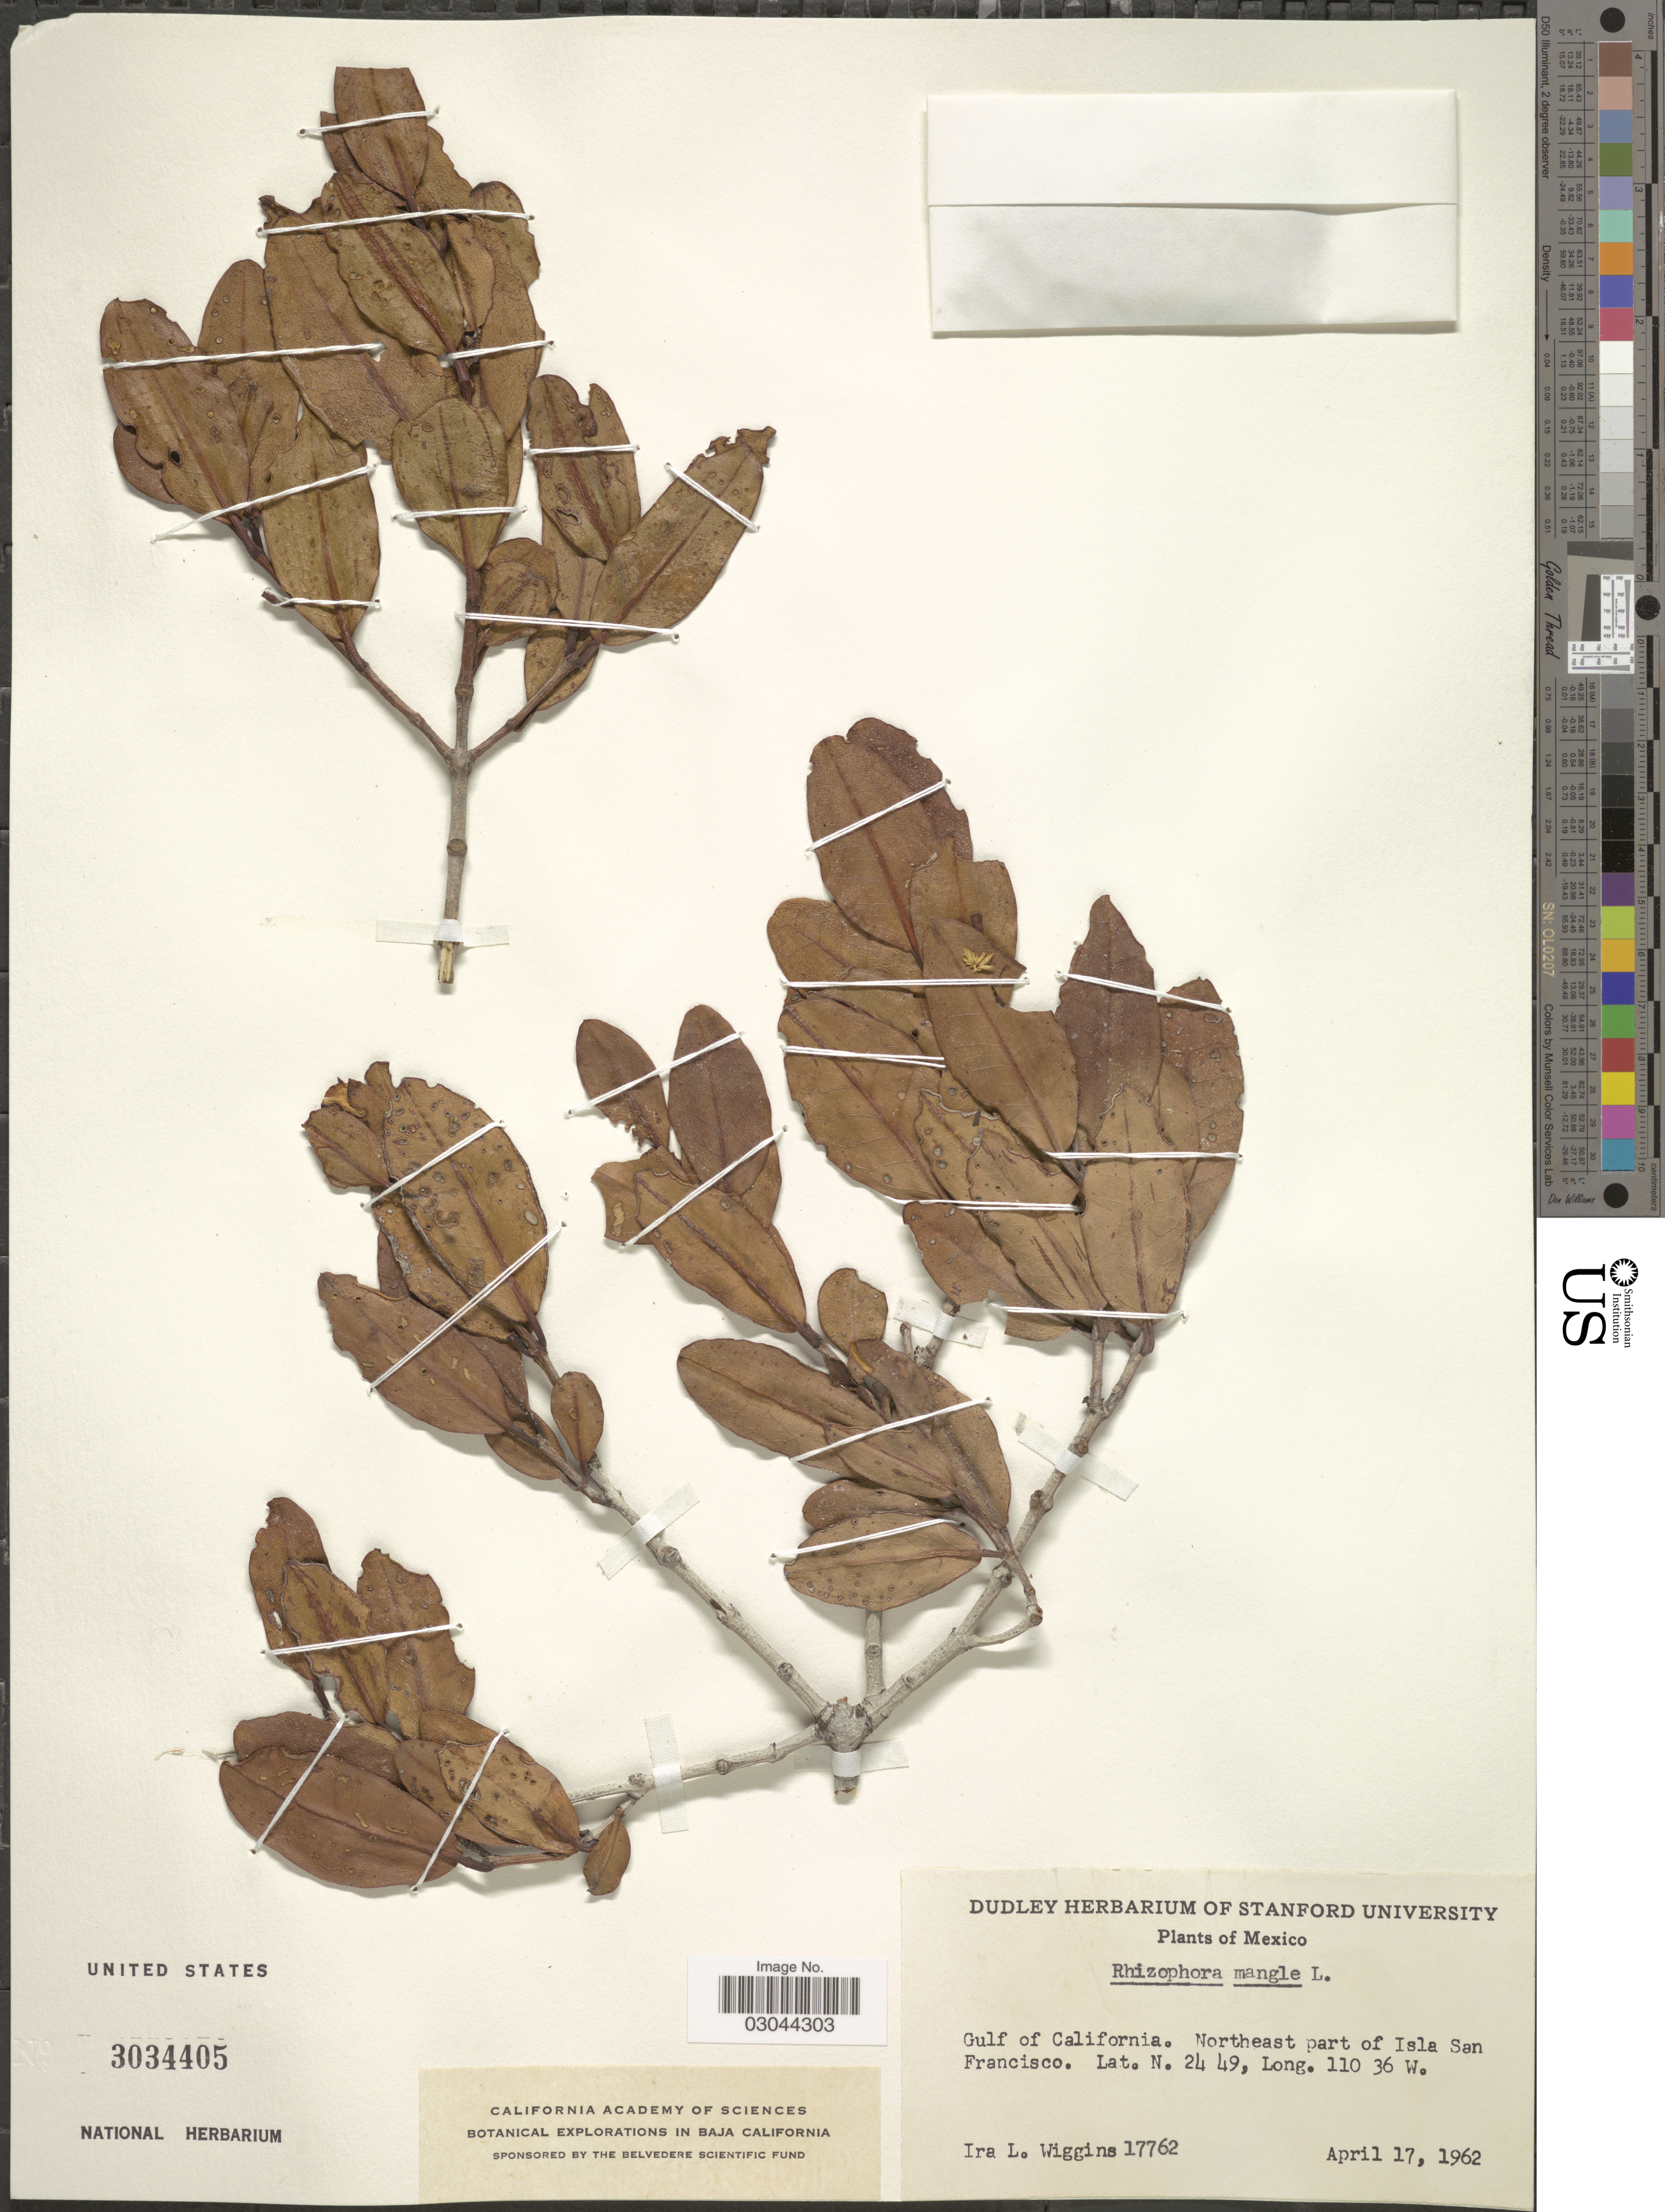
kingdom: Plantae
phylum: Tracheophyta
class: Magnoliopsida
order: Malpighiales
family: Rhizophoraceae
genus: Rhizophora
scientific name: Rhizophora mangle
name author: L.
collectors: I. L. Wiggins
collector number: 17762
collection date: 1962-04-17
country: Mexico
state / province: Baja California Sur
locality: Gulf of California. Northeast part of Isla San Francisco.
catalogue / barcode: US 3034405